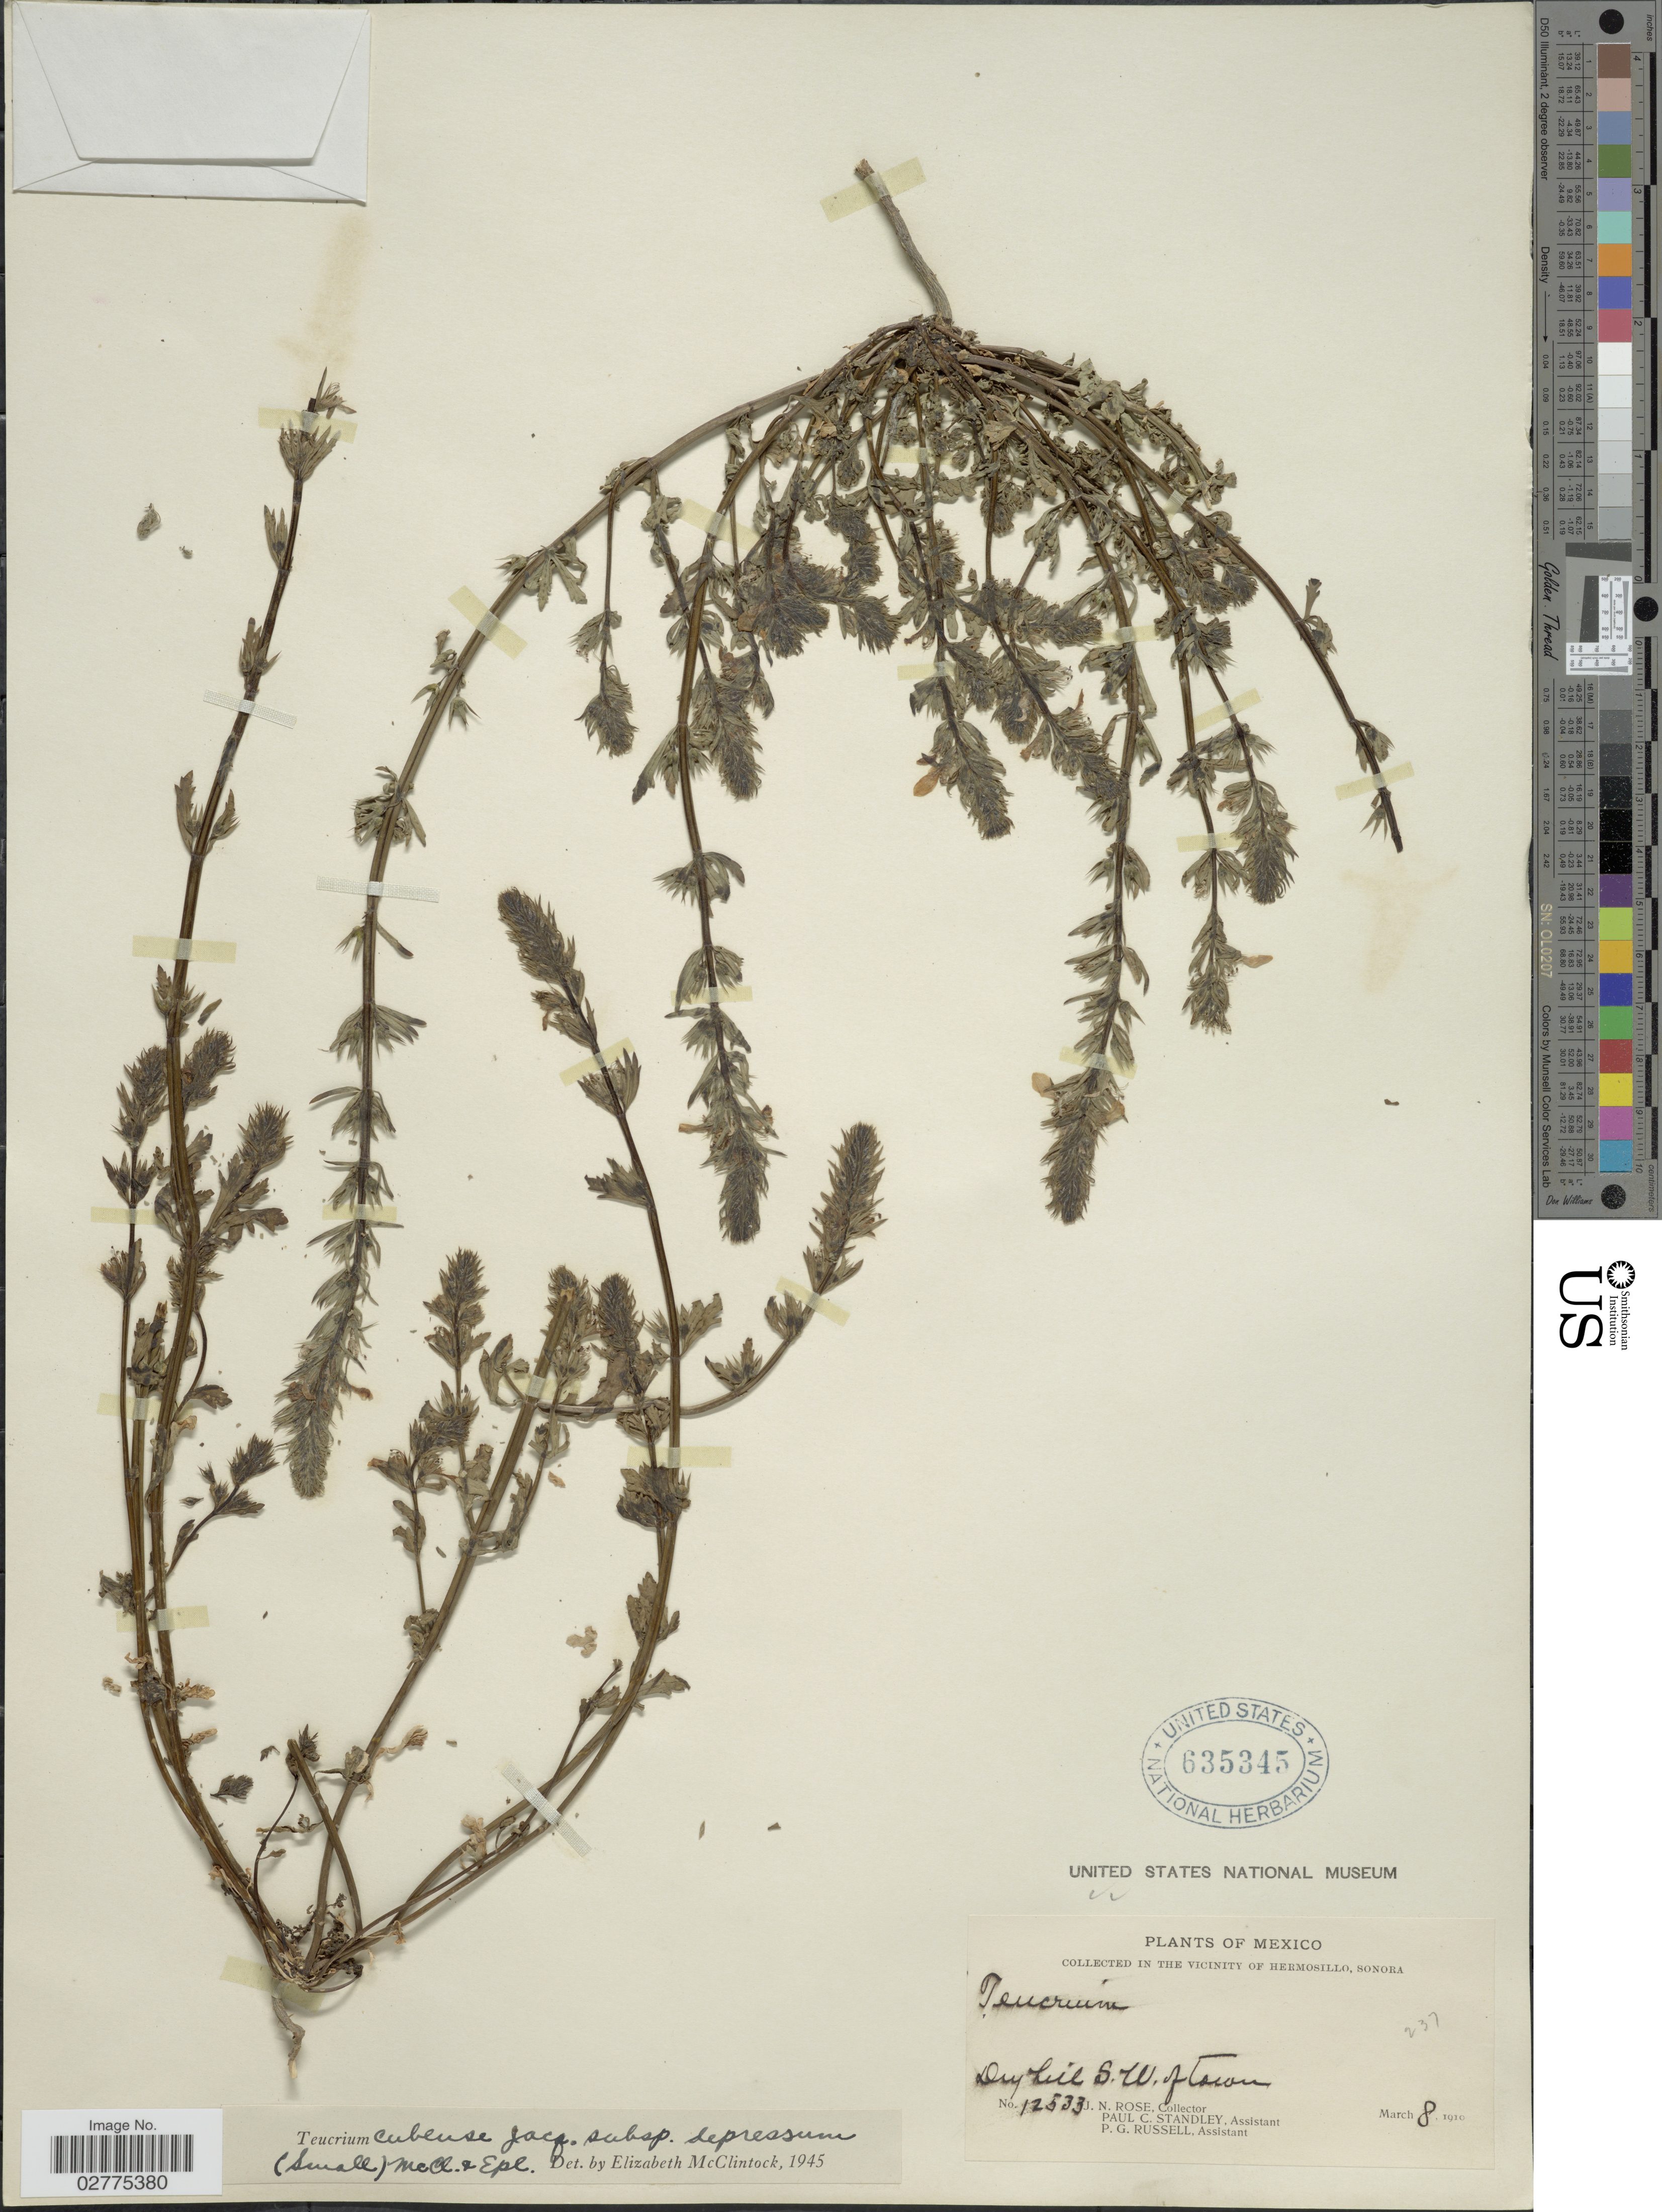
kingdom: Plantae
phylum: Tracheophyta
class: Magnoliopsida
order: Lamiales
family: Lamiaceae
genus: Teucrium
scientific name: Teucrium cubense subsp. depressum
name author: (Small) E. M. McClint. & Epling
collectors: J. N. Rose, P. C. Standley & P. G. Russell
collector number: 12533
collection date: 1910-03-08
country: Mexico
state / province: Sonora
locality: In The Vicinity of Hermosillo, Sonora, Dry hill, S.W. of town.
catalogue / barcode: US 635345